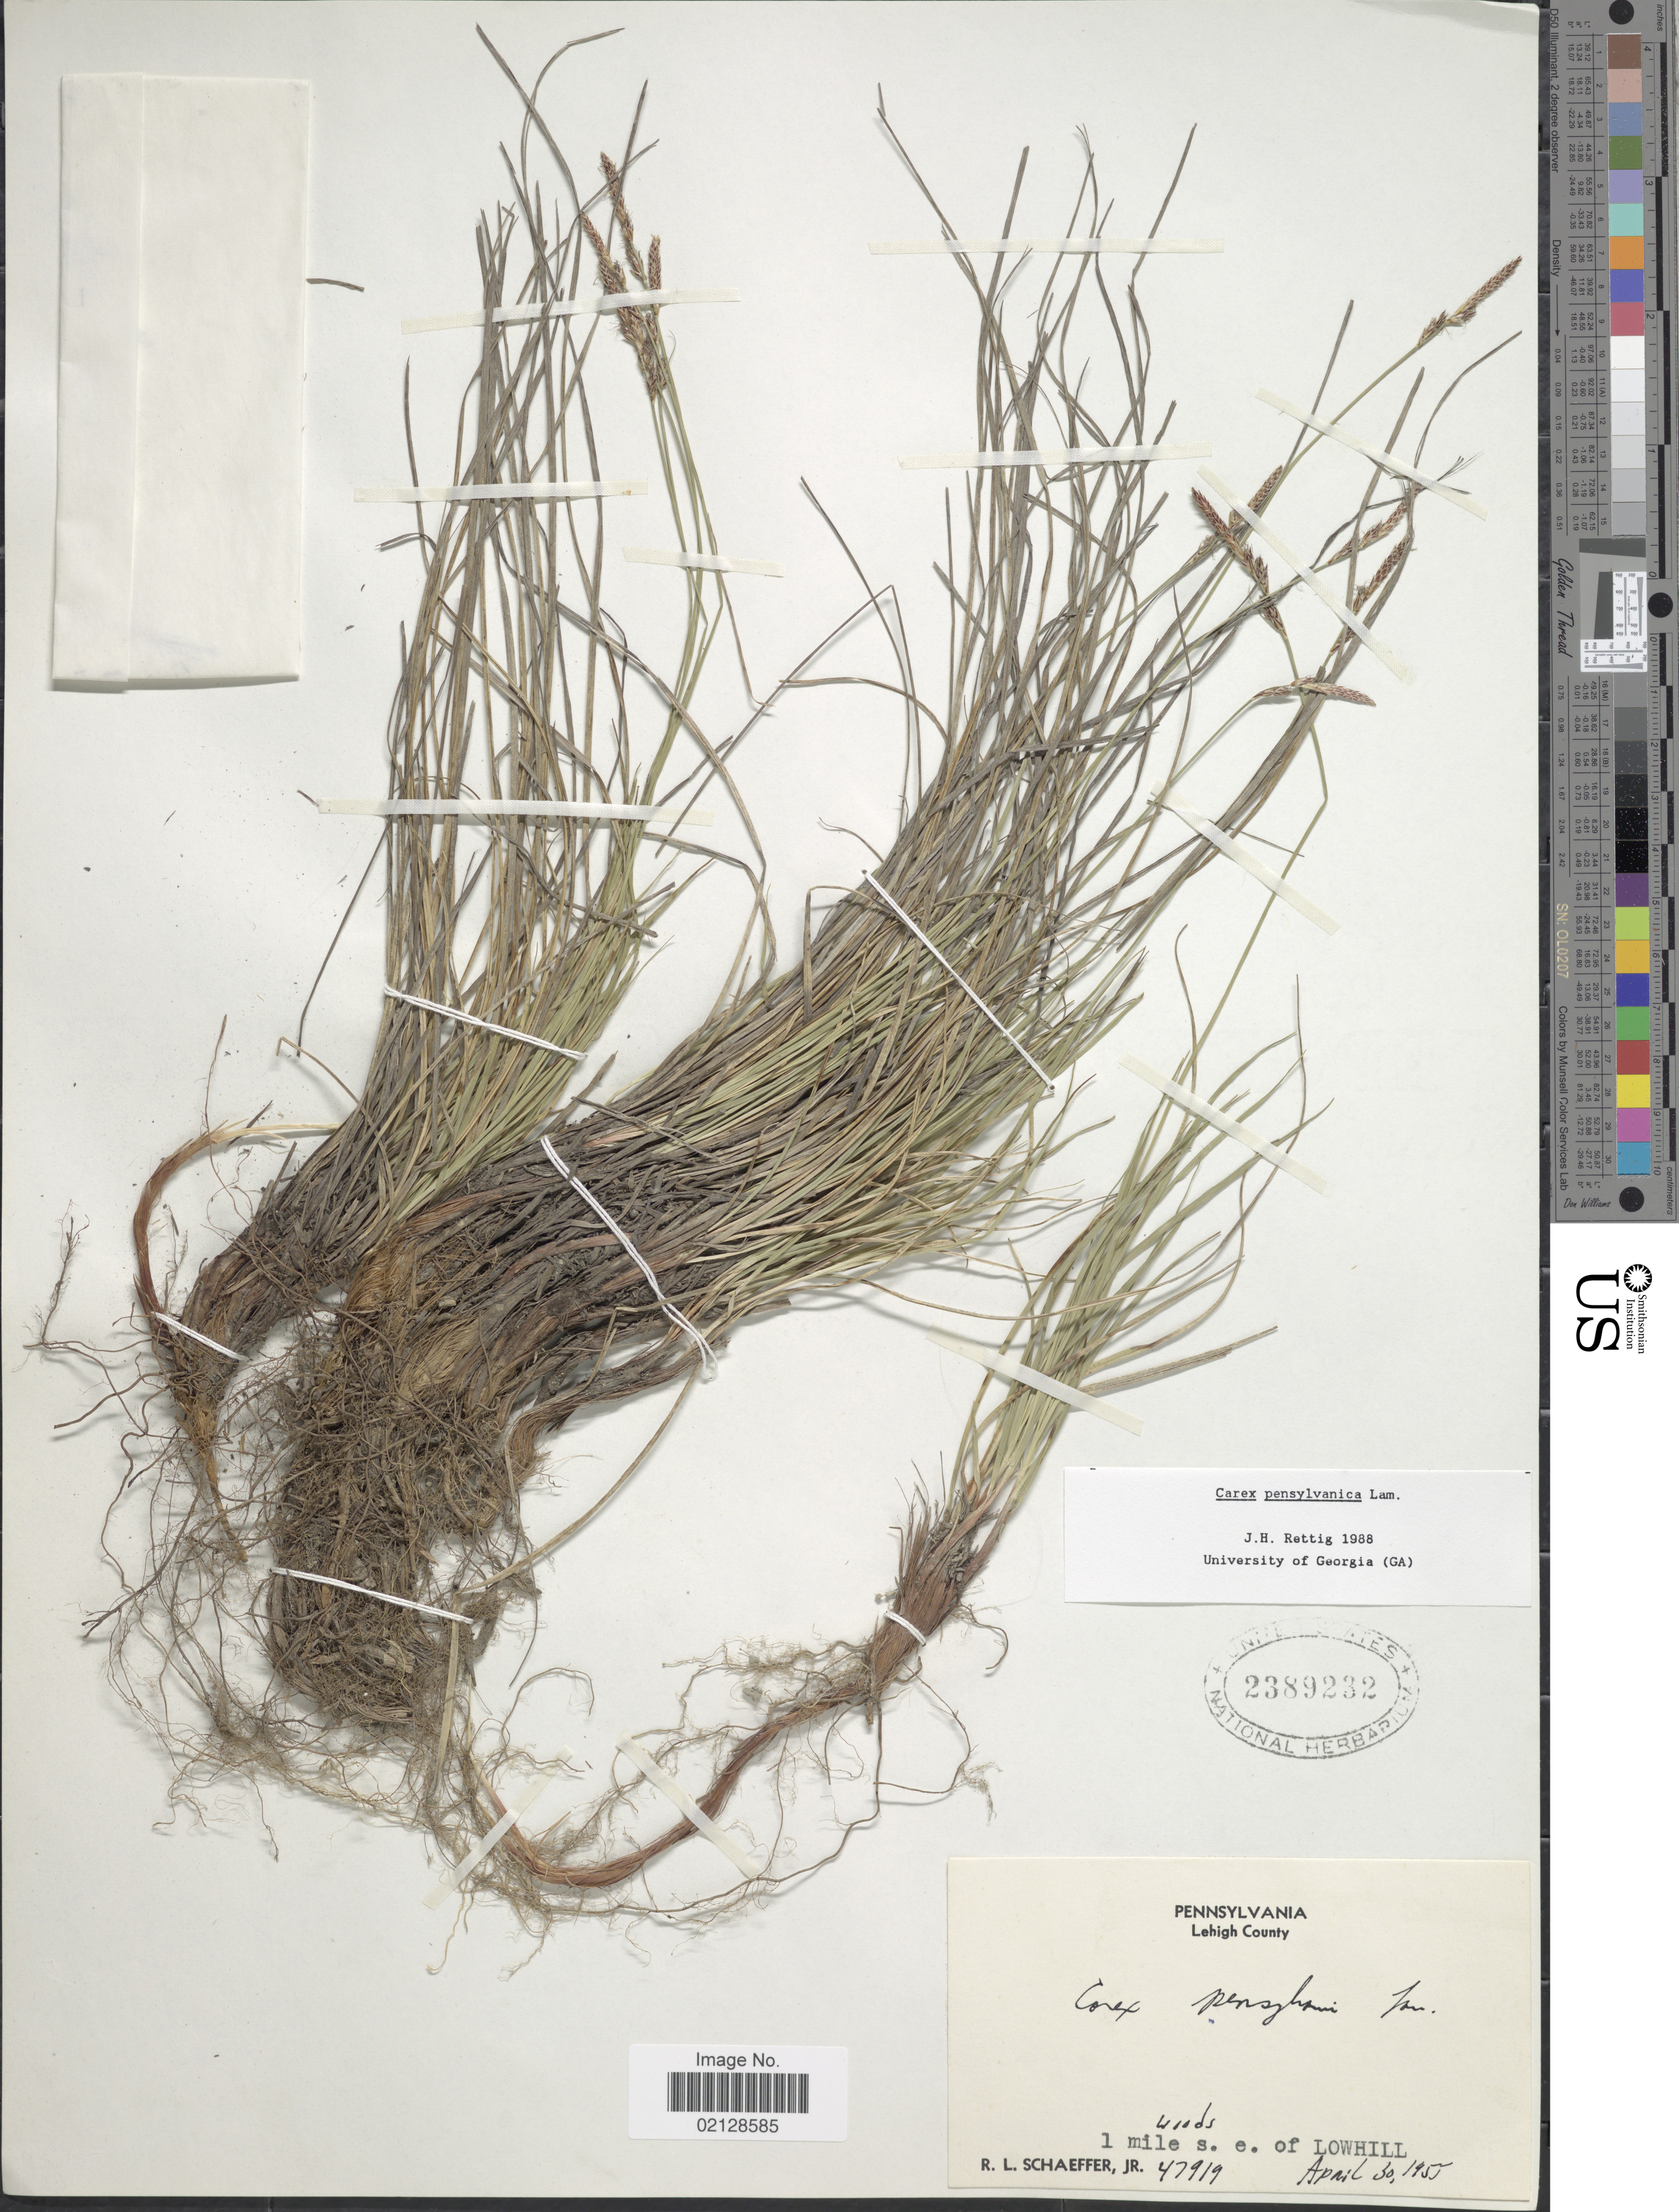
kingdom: Plantae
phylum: Tracheophyta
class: Liliopsida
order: Poales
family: Cyperaceae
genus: Carex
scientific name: Carex pensylvanica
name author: Lam.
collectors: R. L. Schaeffer Jr.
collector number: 47919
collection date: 1955-04-30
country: United States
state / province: Pennsylvania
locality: Lehigh County, 1 mile s.e. of Lowhill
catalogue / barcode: US 2389232